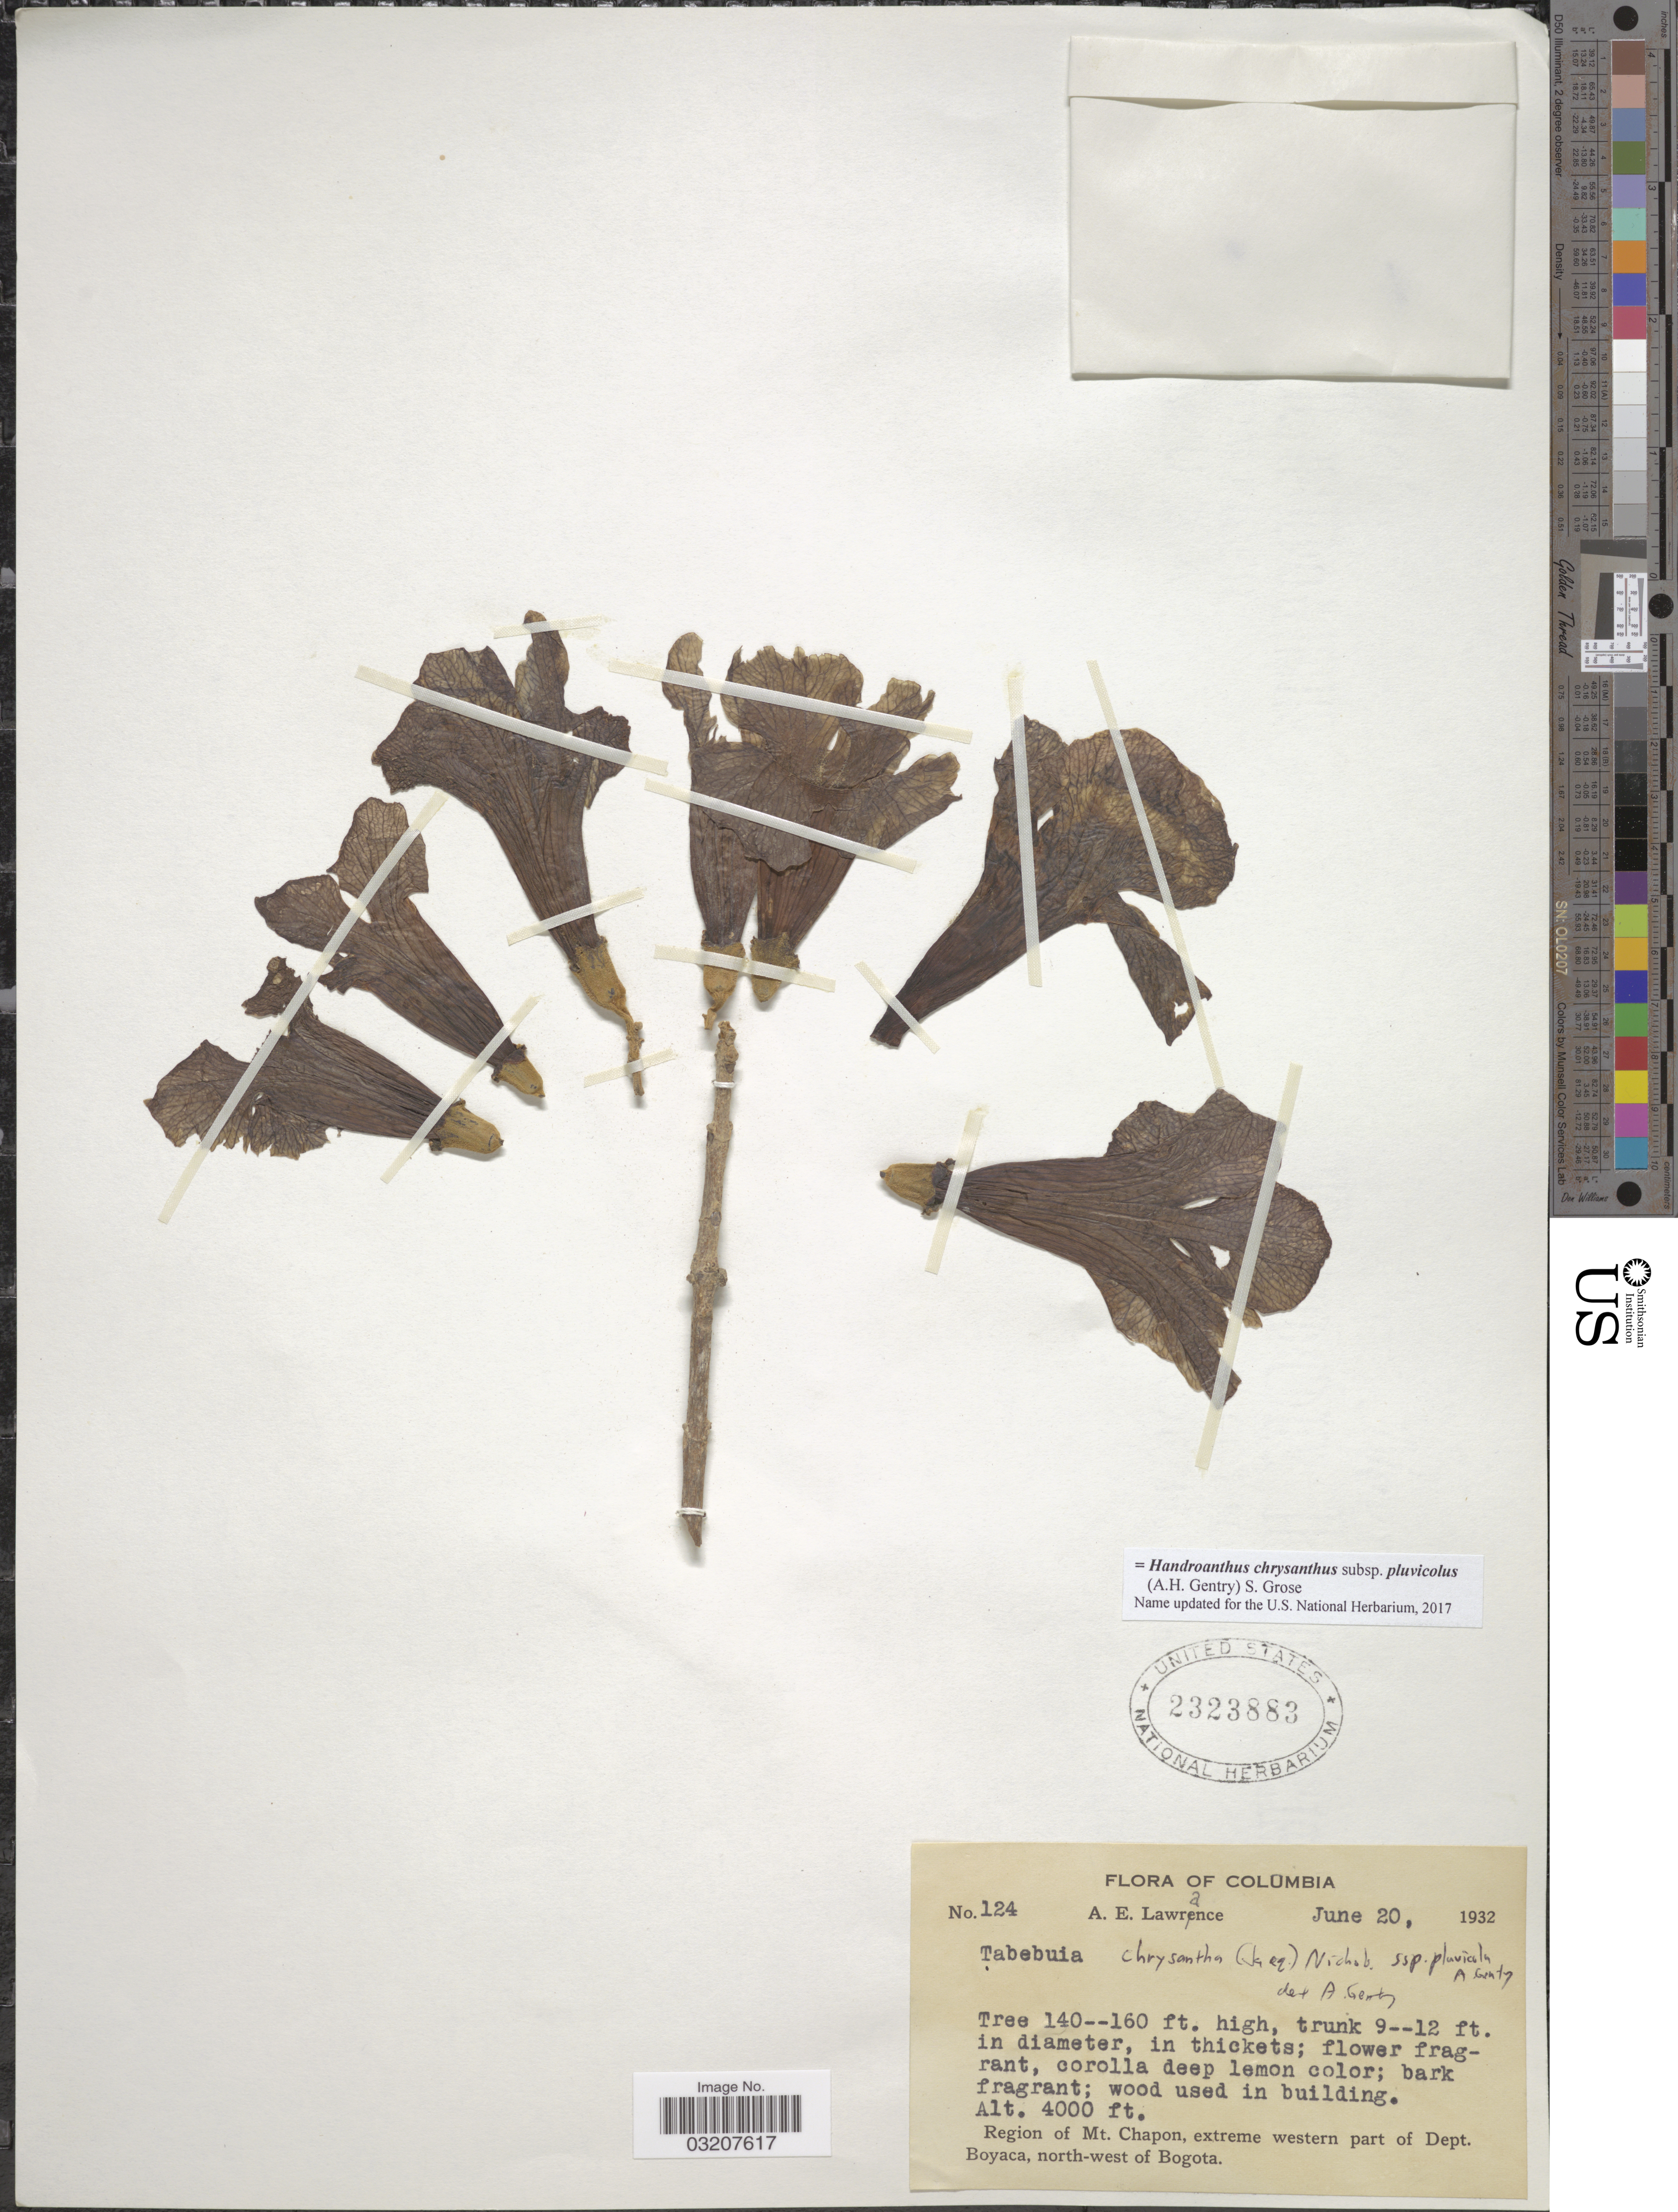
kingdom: Plantae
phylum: Tracheophyta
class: Magnoliopsida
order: Lamiales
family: Bignoniaceae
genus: Handroanthus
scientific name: Handroanthus chrysanthus subsp. pluvicolus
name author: (A.H. Gentry) S.O. Grose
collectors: A. Lawrance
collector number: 124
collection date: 1932-06-20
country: Colombia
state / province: Boyacá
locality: Region of Mt. Chapon, extreme western part of Dept. Boyaca, north-west of Bogota.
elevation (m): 1219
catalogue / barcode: US 2323883